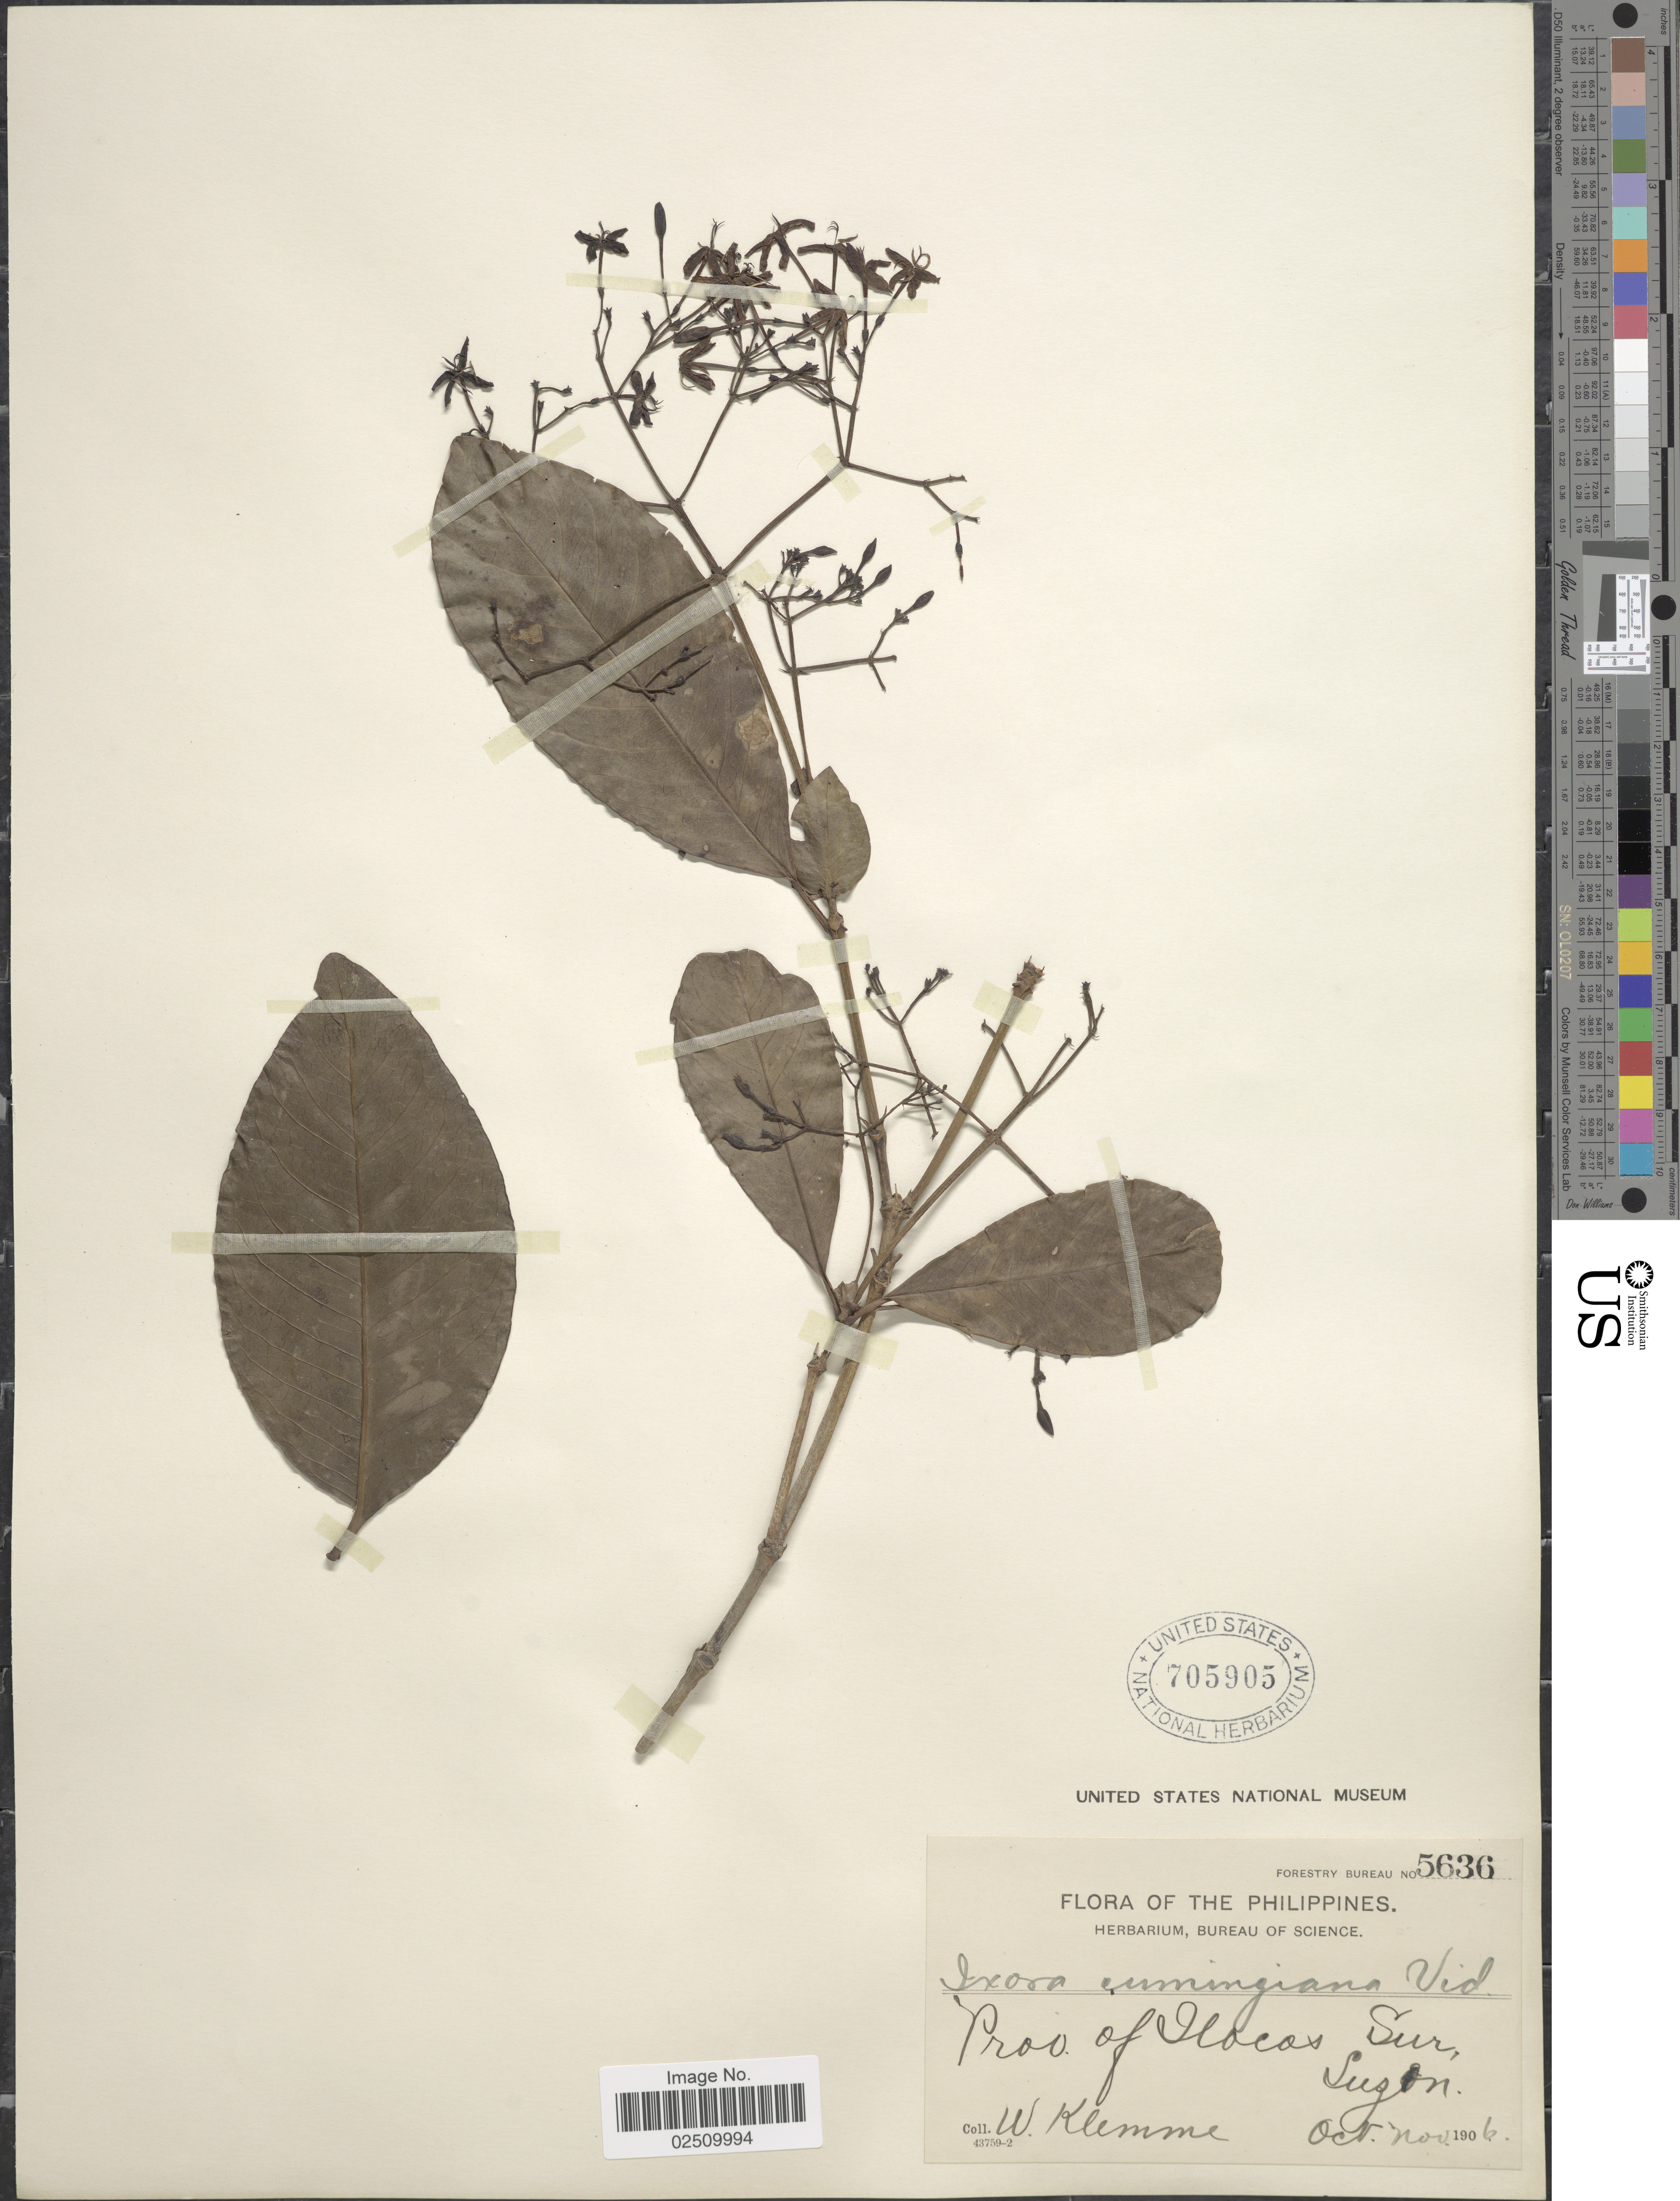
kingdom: Plantae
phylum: Tracheophyta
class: Magnoliopsida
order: Gentianales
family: Rubiaceae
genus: Ixora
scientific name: Ixora cumingiana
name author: S. Vidal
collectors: W. Klemme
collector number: Forestry Bureau 5636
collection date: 1906-10/1906-11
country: Philippines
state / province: Ilocos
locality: Prov. of Ilocos Sur, Luzon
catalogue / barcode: US 705905